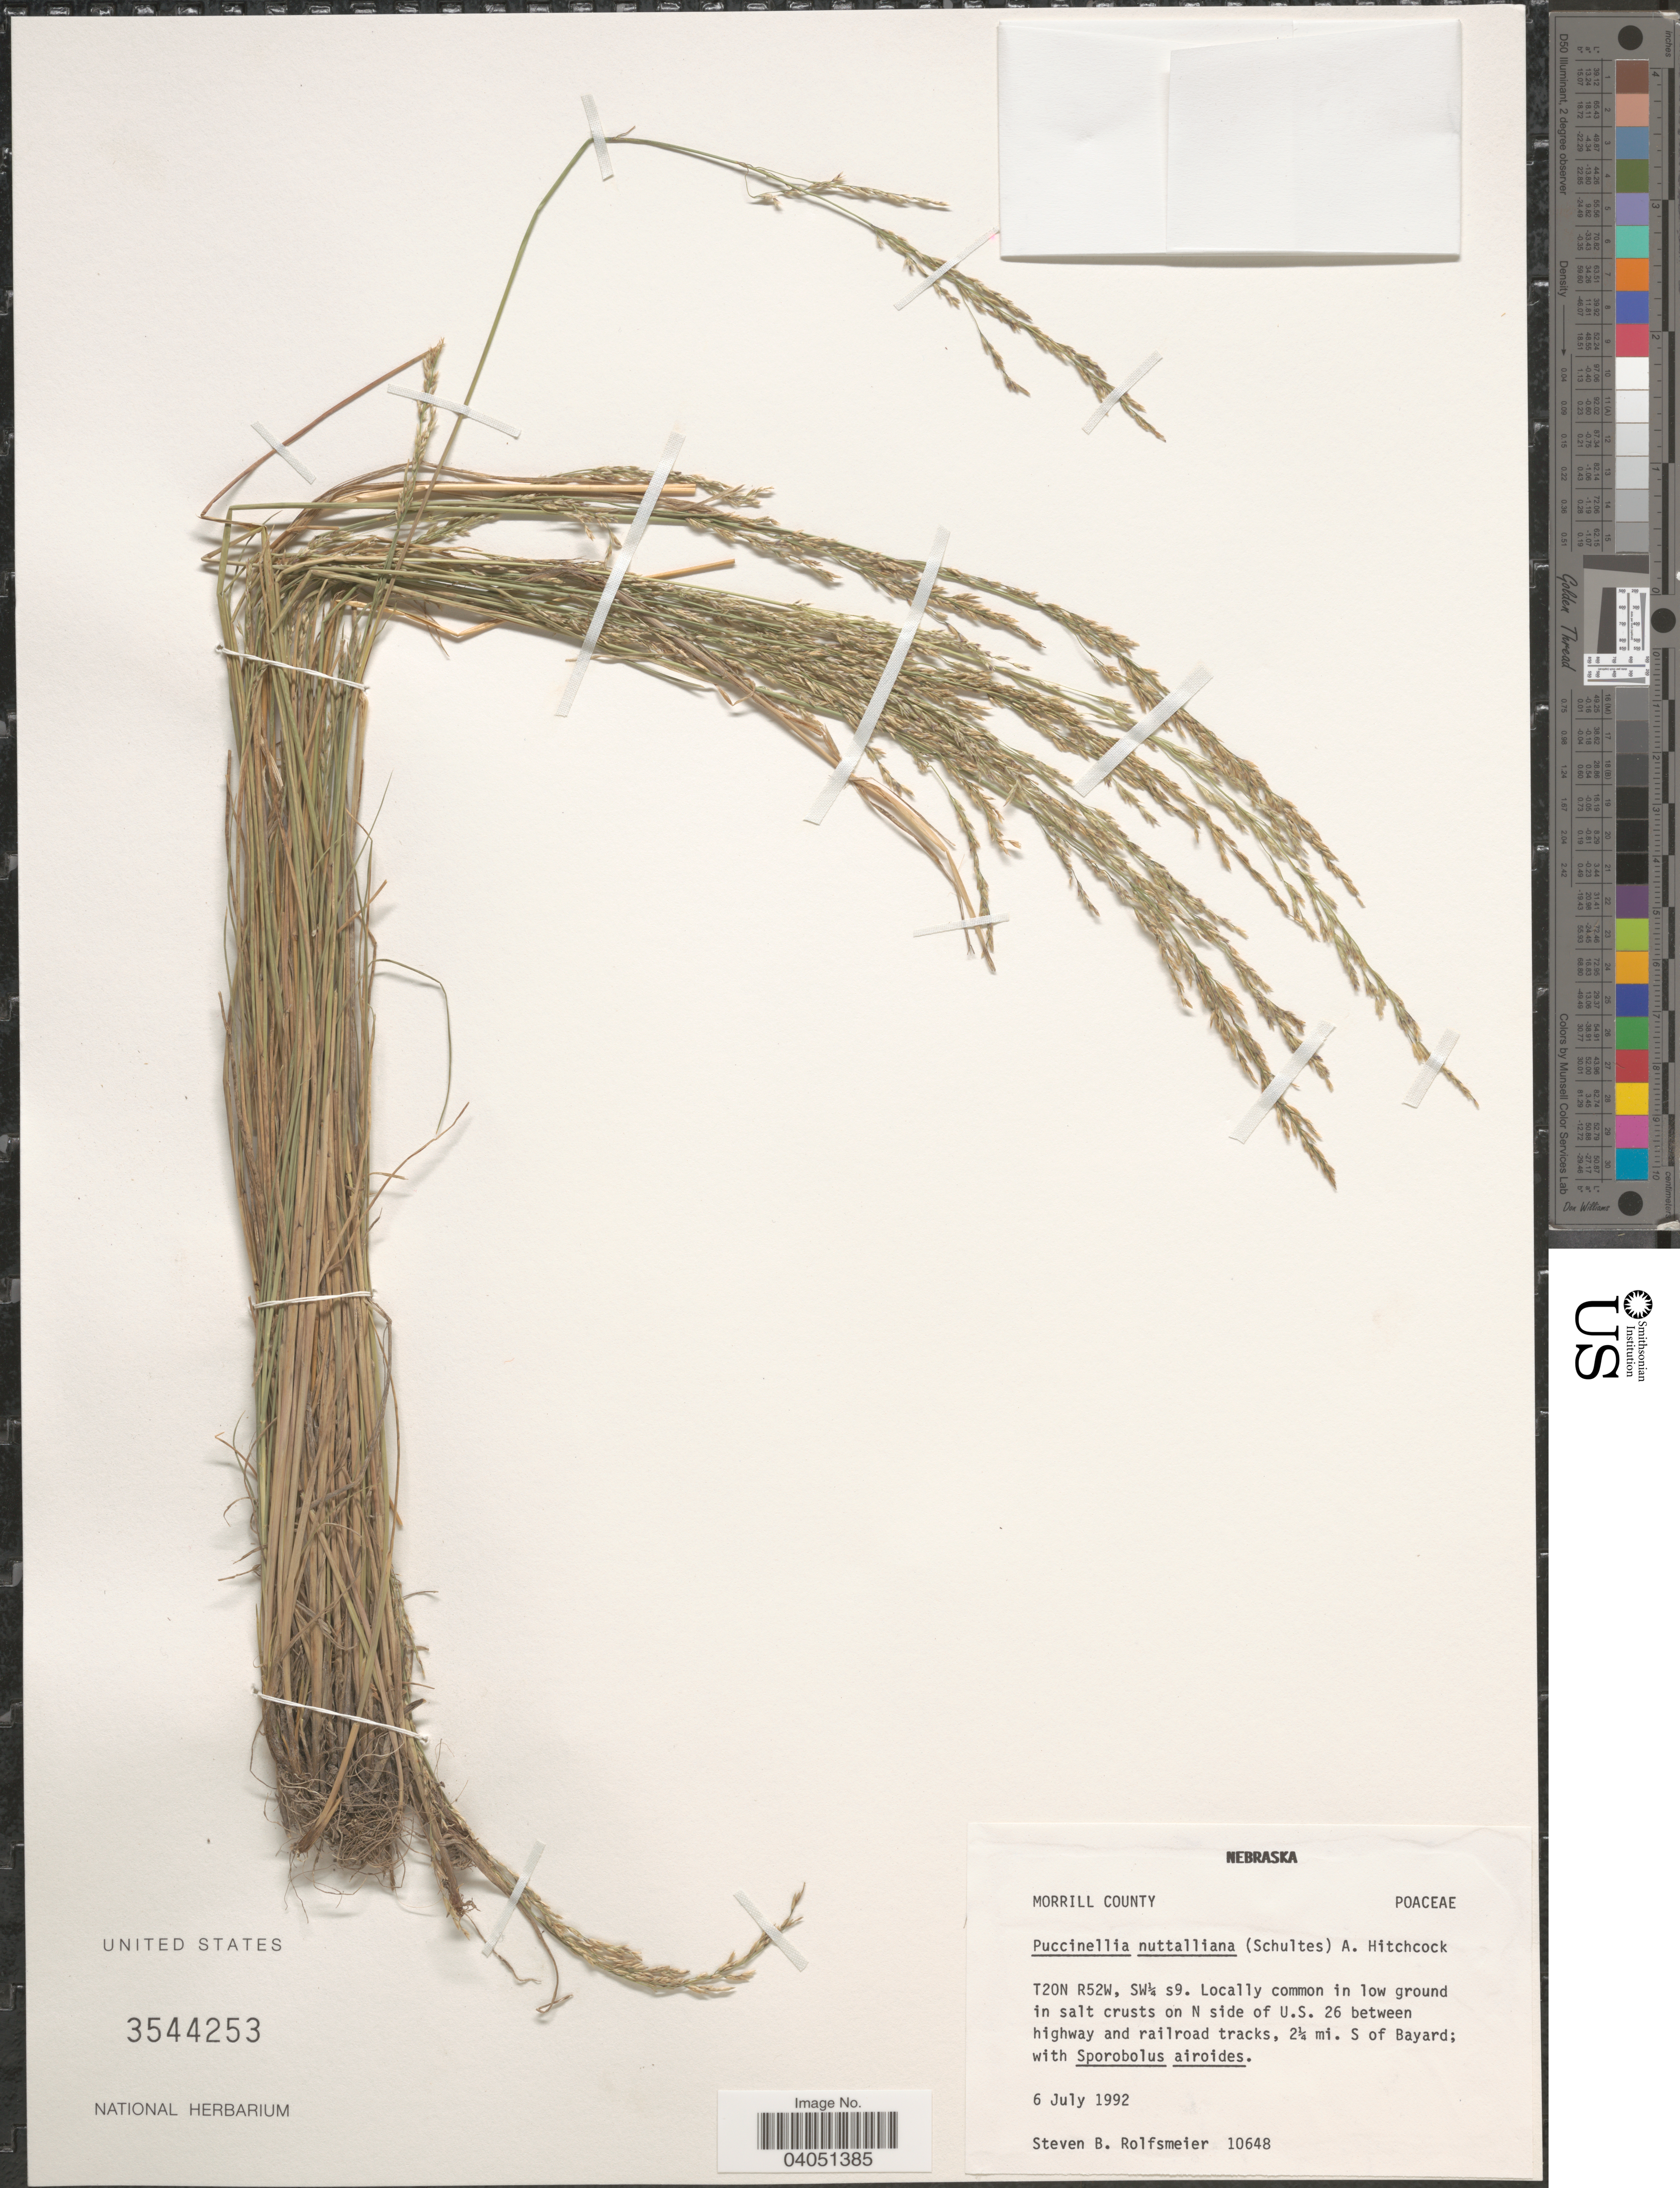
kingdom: Plantae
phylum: Tracheophyta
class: Liliopsida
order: Poales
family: Poaceae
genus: Puccinellia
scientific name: Puccinellia nuttalliana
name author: (Schult.) Hitchc.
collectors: S. Rolfsmeier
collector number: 10648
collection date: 1992-07-06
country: United States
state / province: Nebraska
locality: Morrill County. T20N R52W, SW¼ s9. In low ground in salt crusts on N side of U. S. 26 between highway and railroad tracks, 2¼ mi. S of Bayard.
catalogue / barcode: US 3544253